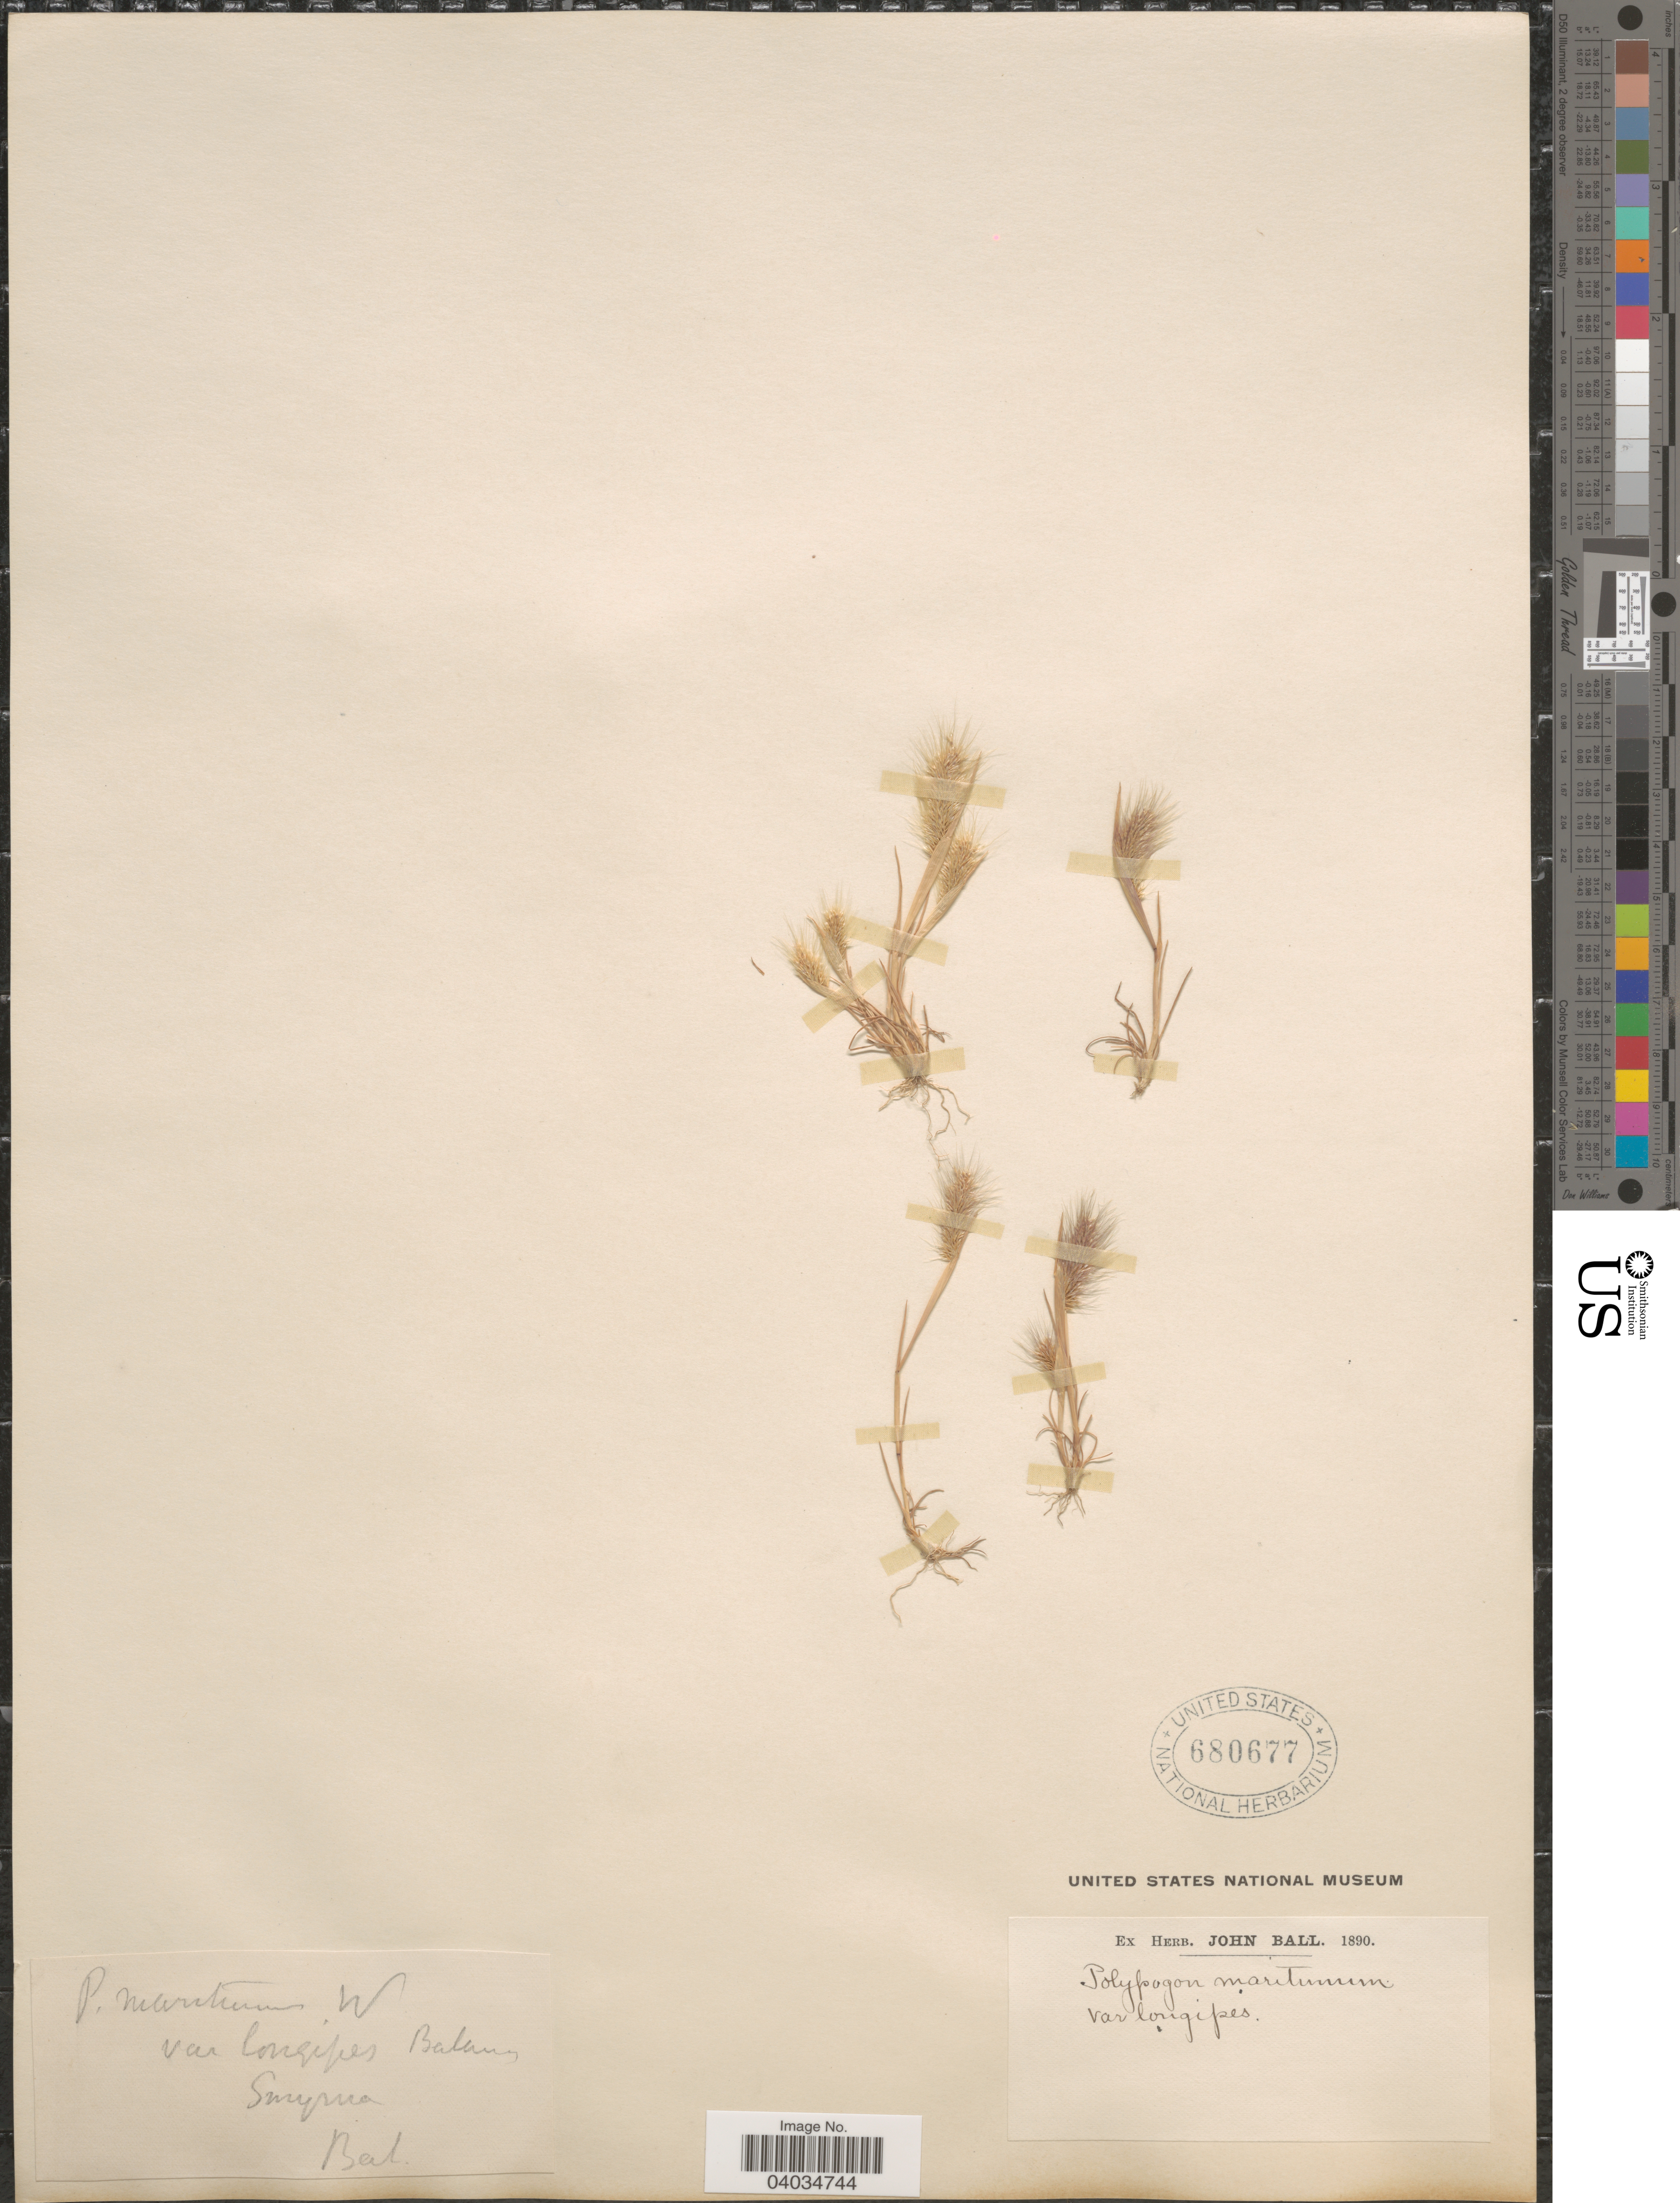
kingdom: Plantae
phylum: Tracheophyta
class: Liliopsida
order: Poales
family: Poaceae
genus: Polypogon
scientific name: Polypogon maritimus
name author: Willd.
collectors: J. Ball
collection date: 1890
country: Turkey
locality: Smyrna, Bal.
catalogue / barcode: US 680677